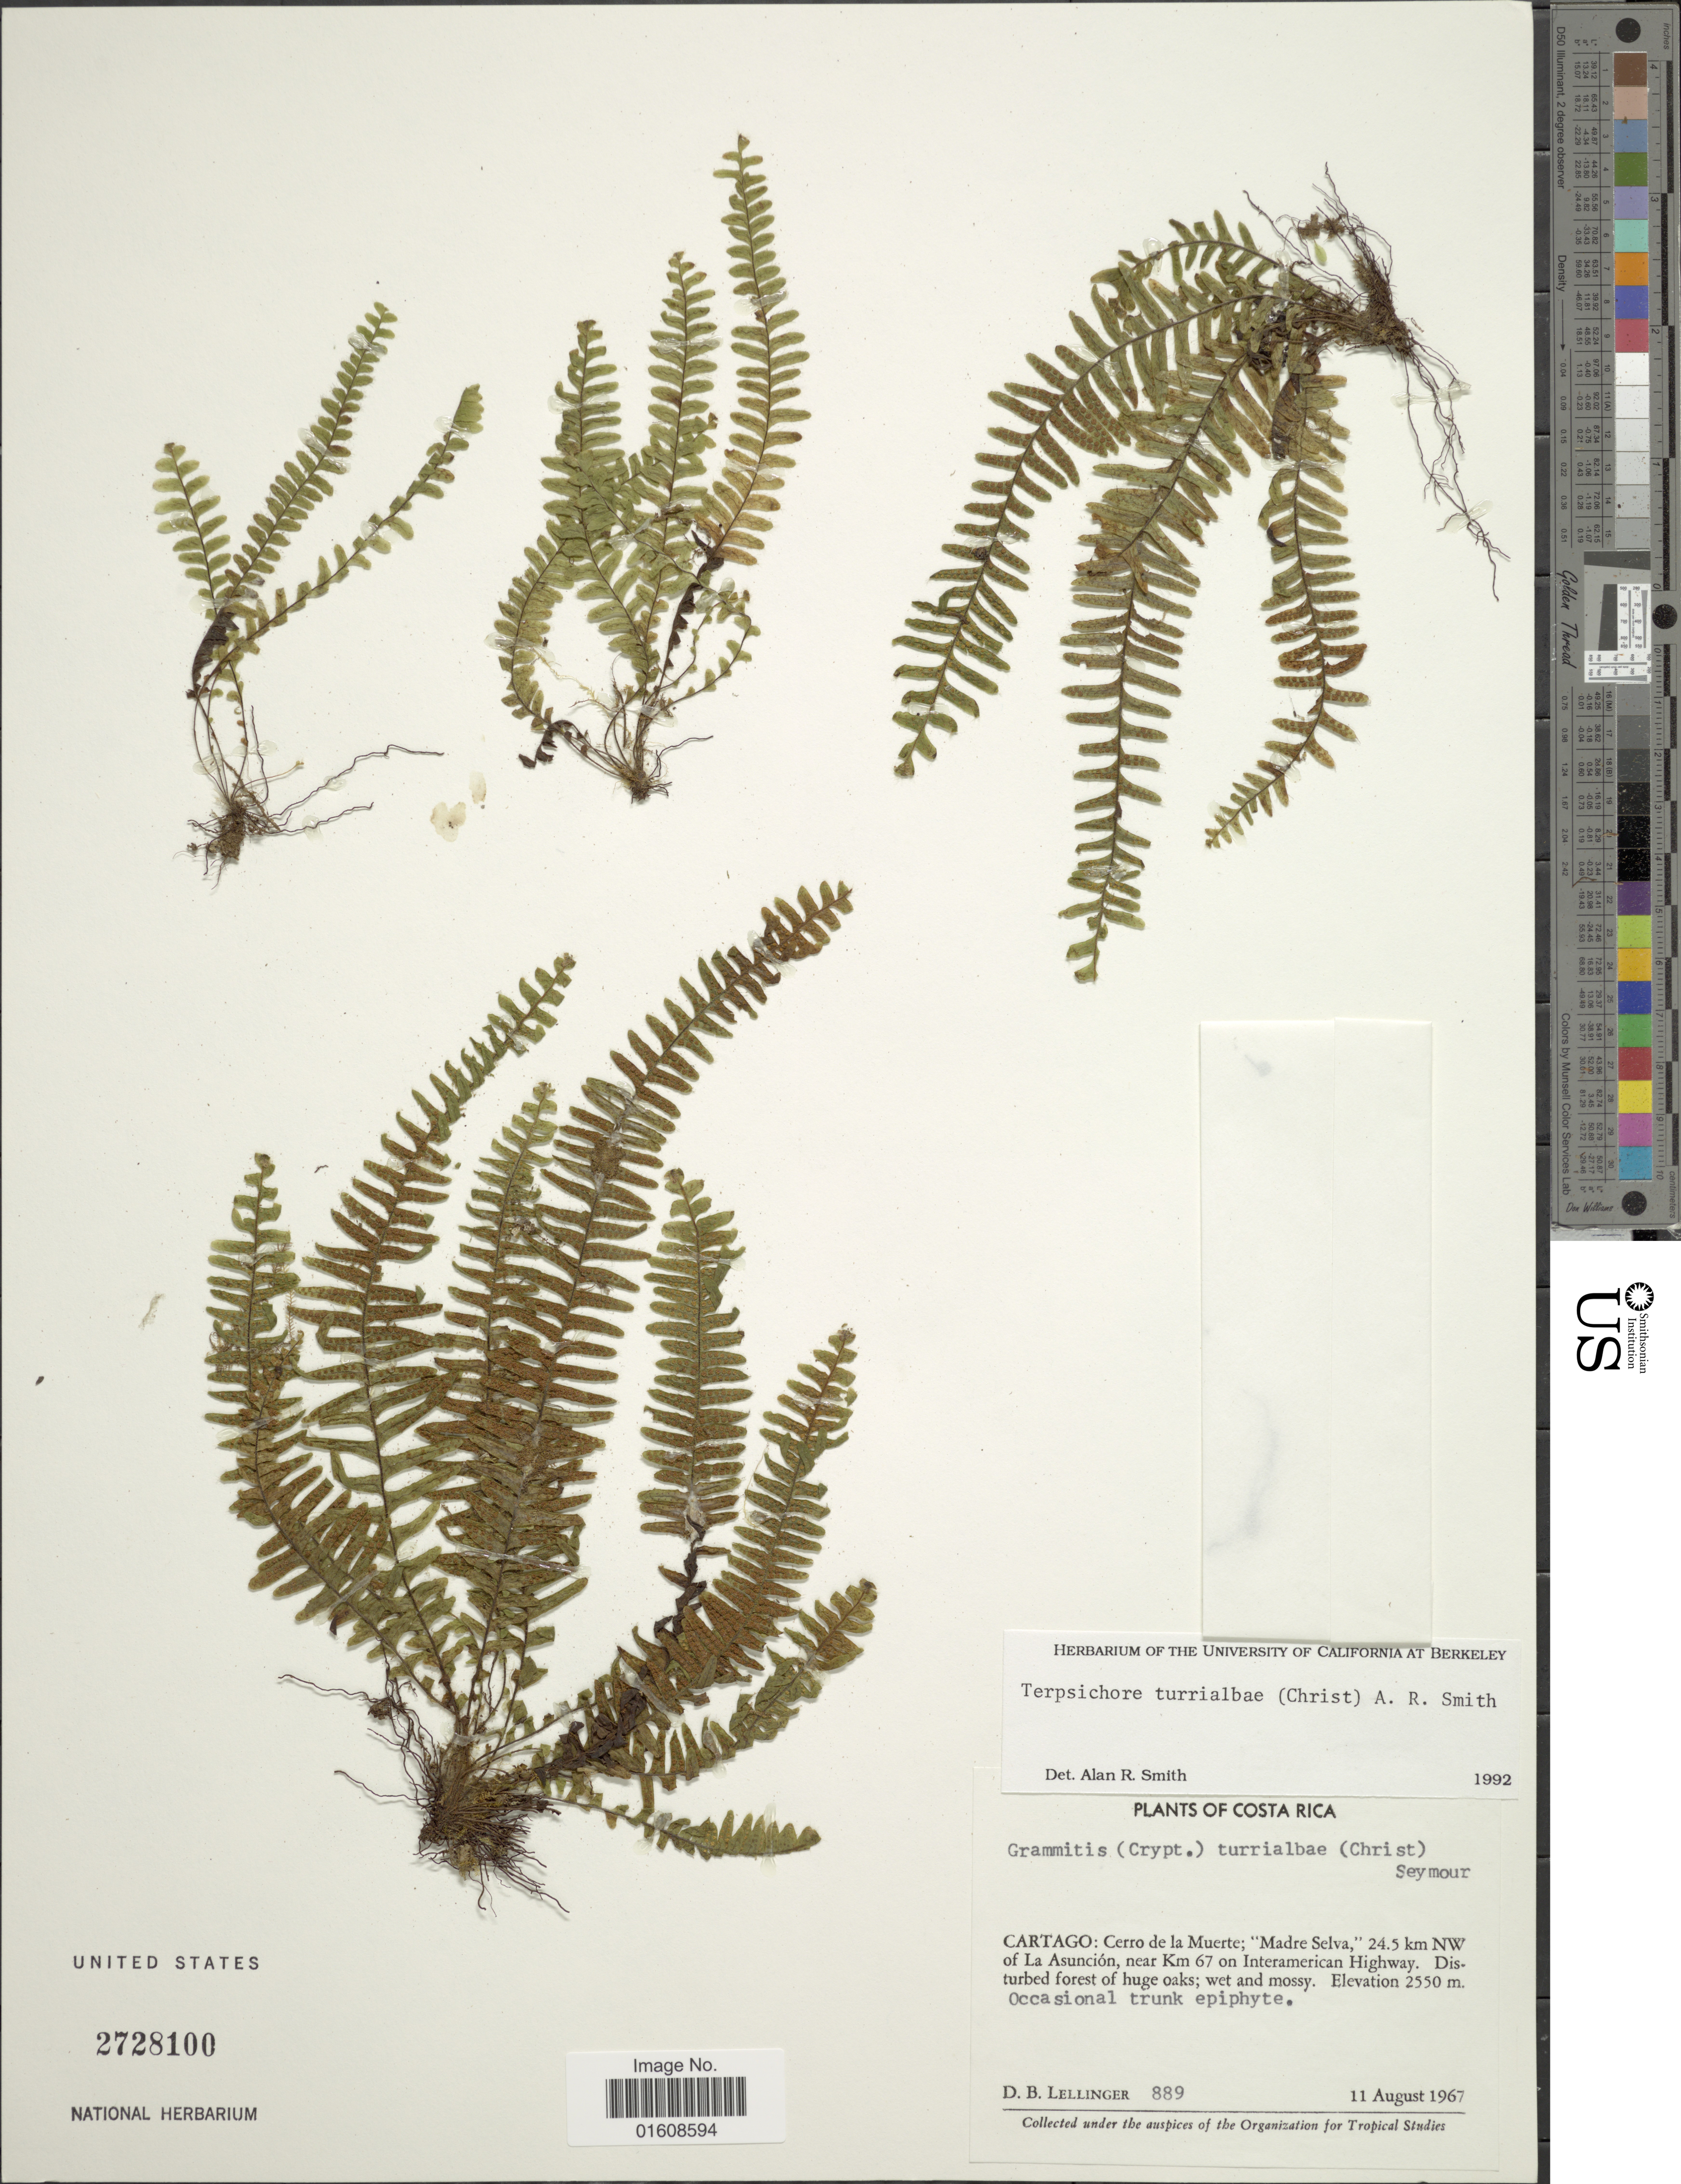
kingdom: Plantae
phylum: Tracheophyta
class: Polypodiopsida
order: Polypodiales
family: Polypodiaceae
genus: Alansmia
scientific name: Alansmia turrialbae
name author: (Christ) Moguel & M. Kessler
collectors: D. B. Lellinger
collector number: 889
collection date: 1967-08-11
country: Costa Rica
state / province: Cartago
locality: Cerro de la Muerte; "Madre Selva," 24.5 km NW of La Ascunción, near Km 67 on Interamerican Highway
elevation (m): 2550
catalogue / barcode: US 2728100